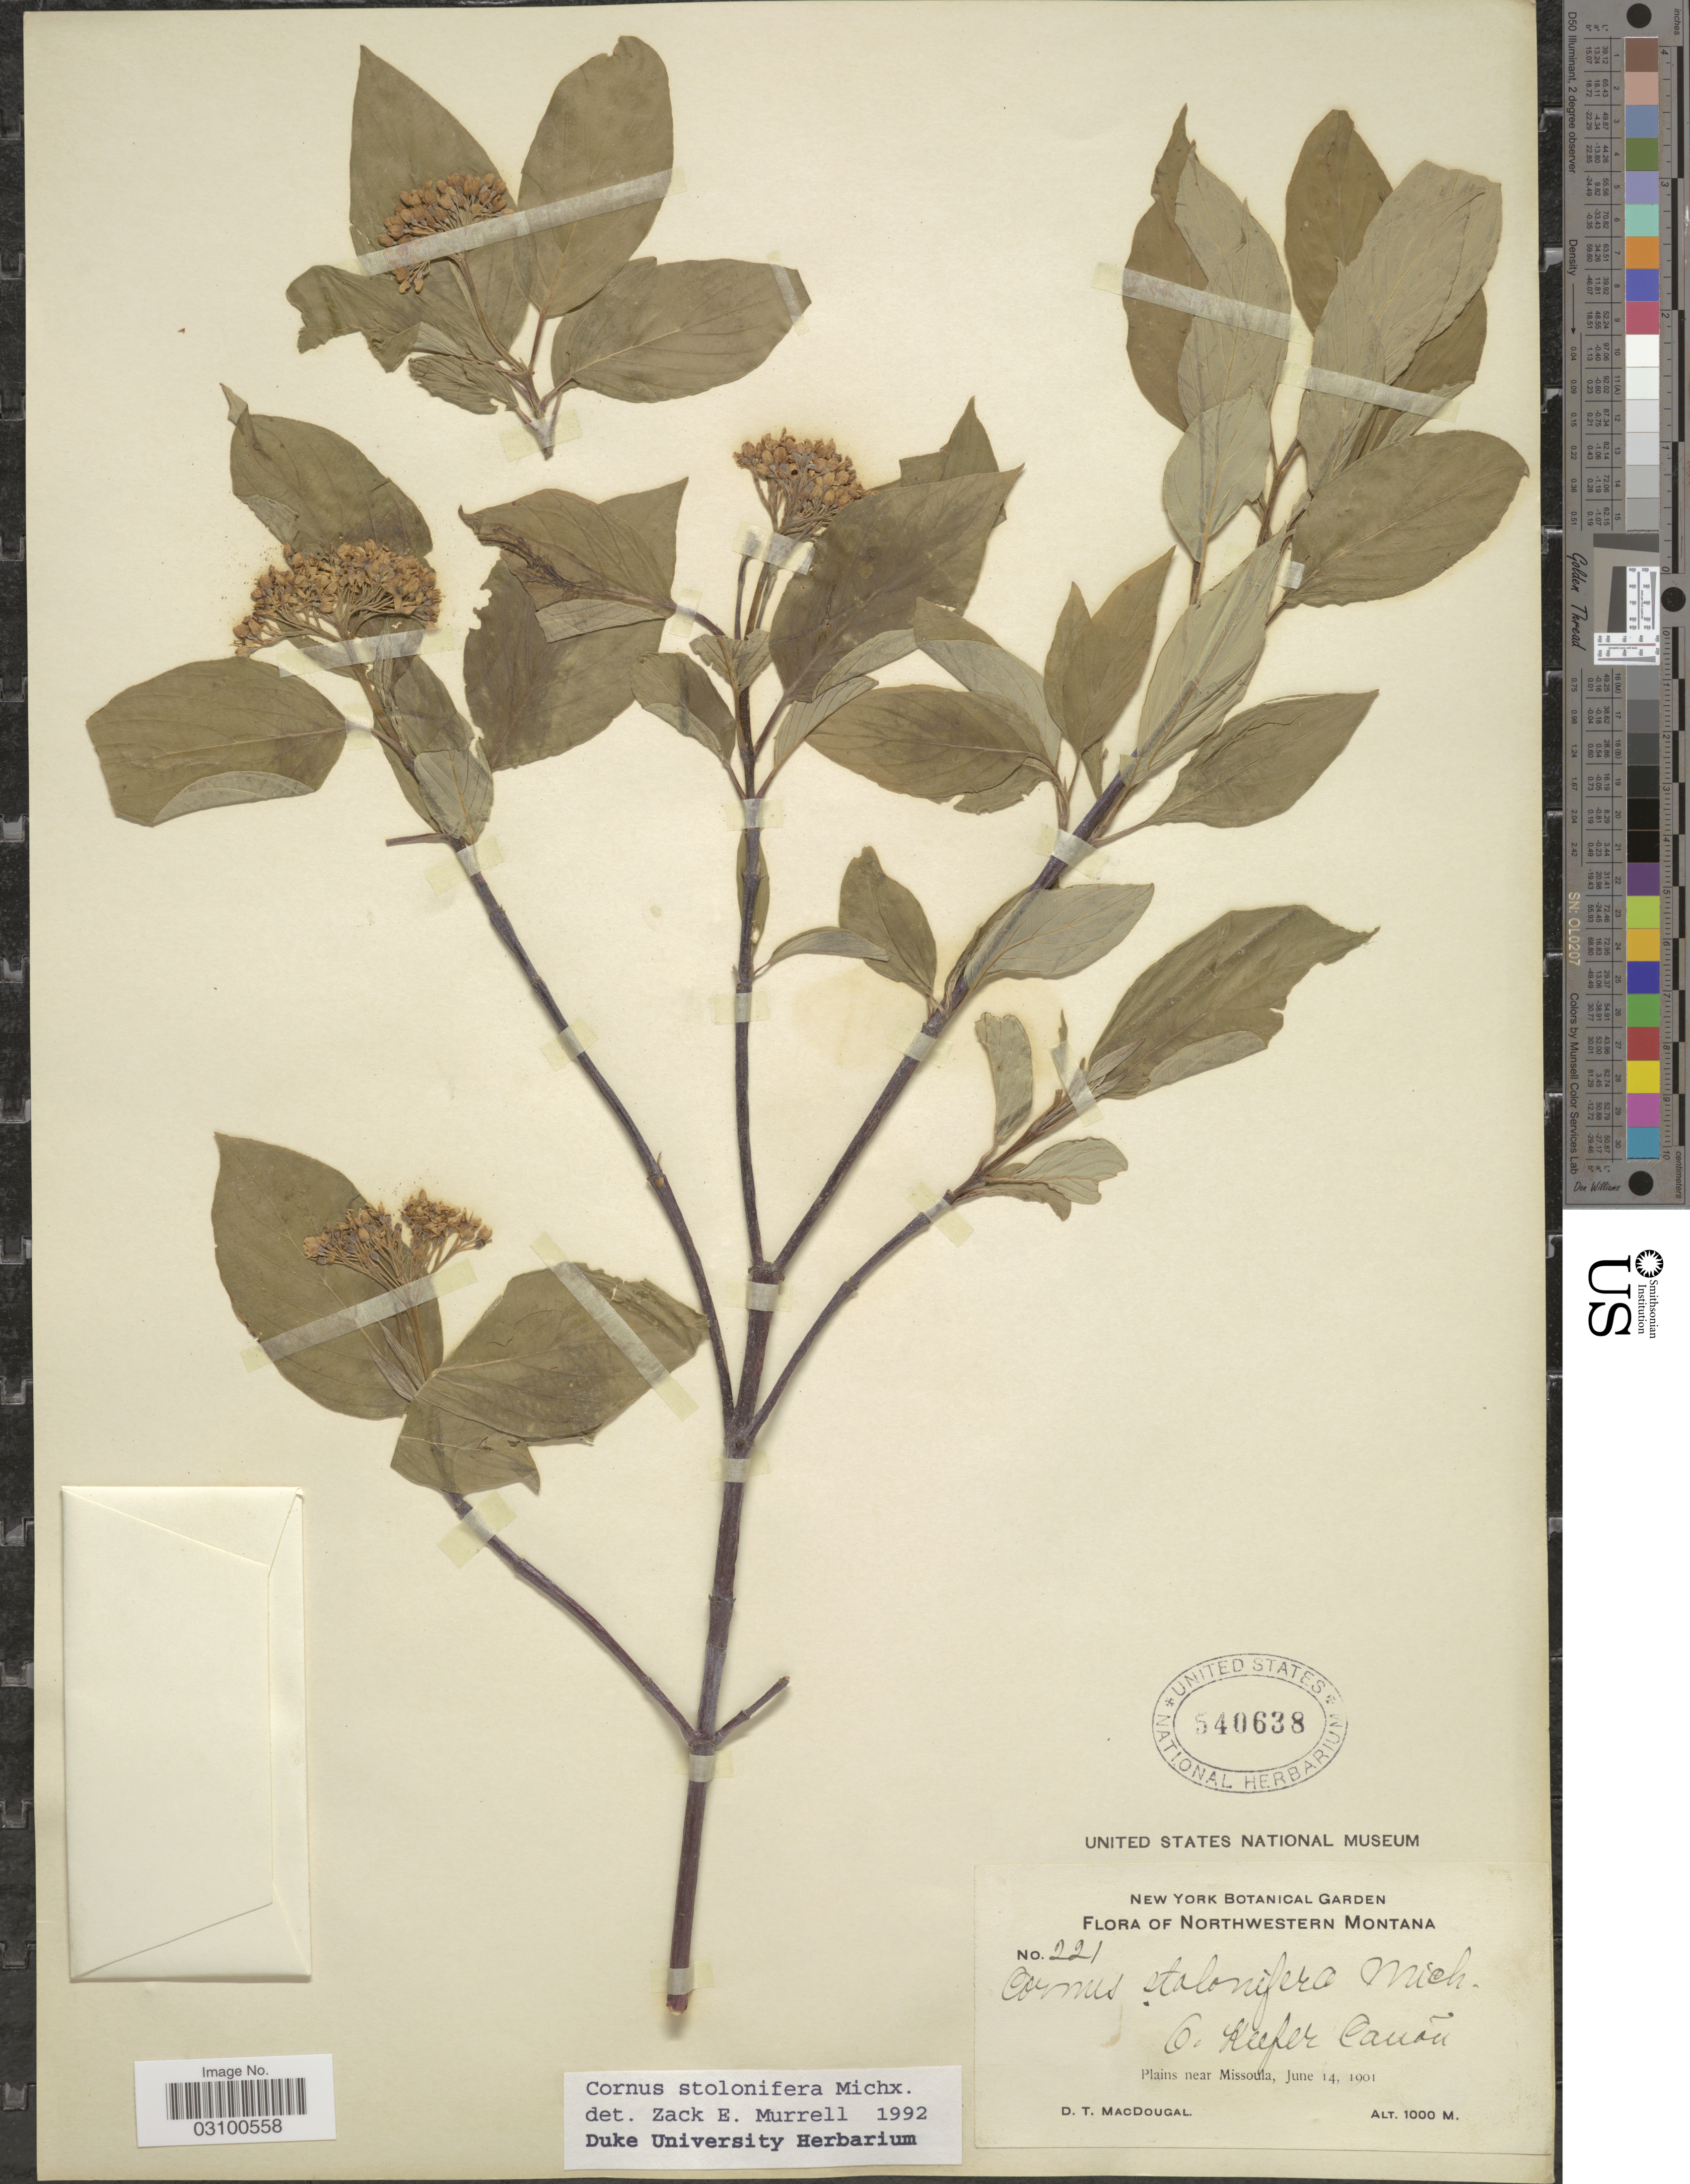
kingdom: Plantae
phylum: Tracheophyta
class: Magnoliopsida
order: Cornales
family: Cornaceae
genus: Cornus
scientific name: Cornus sericea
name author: L.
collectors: D. T. MacDougal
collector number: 221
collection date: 1901-06-14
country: United States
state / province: Montana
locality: Northwestern Montana. G. Keeper Cañon. Plains near Missoula.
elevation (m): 1000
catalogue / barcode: US 540638